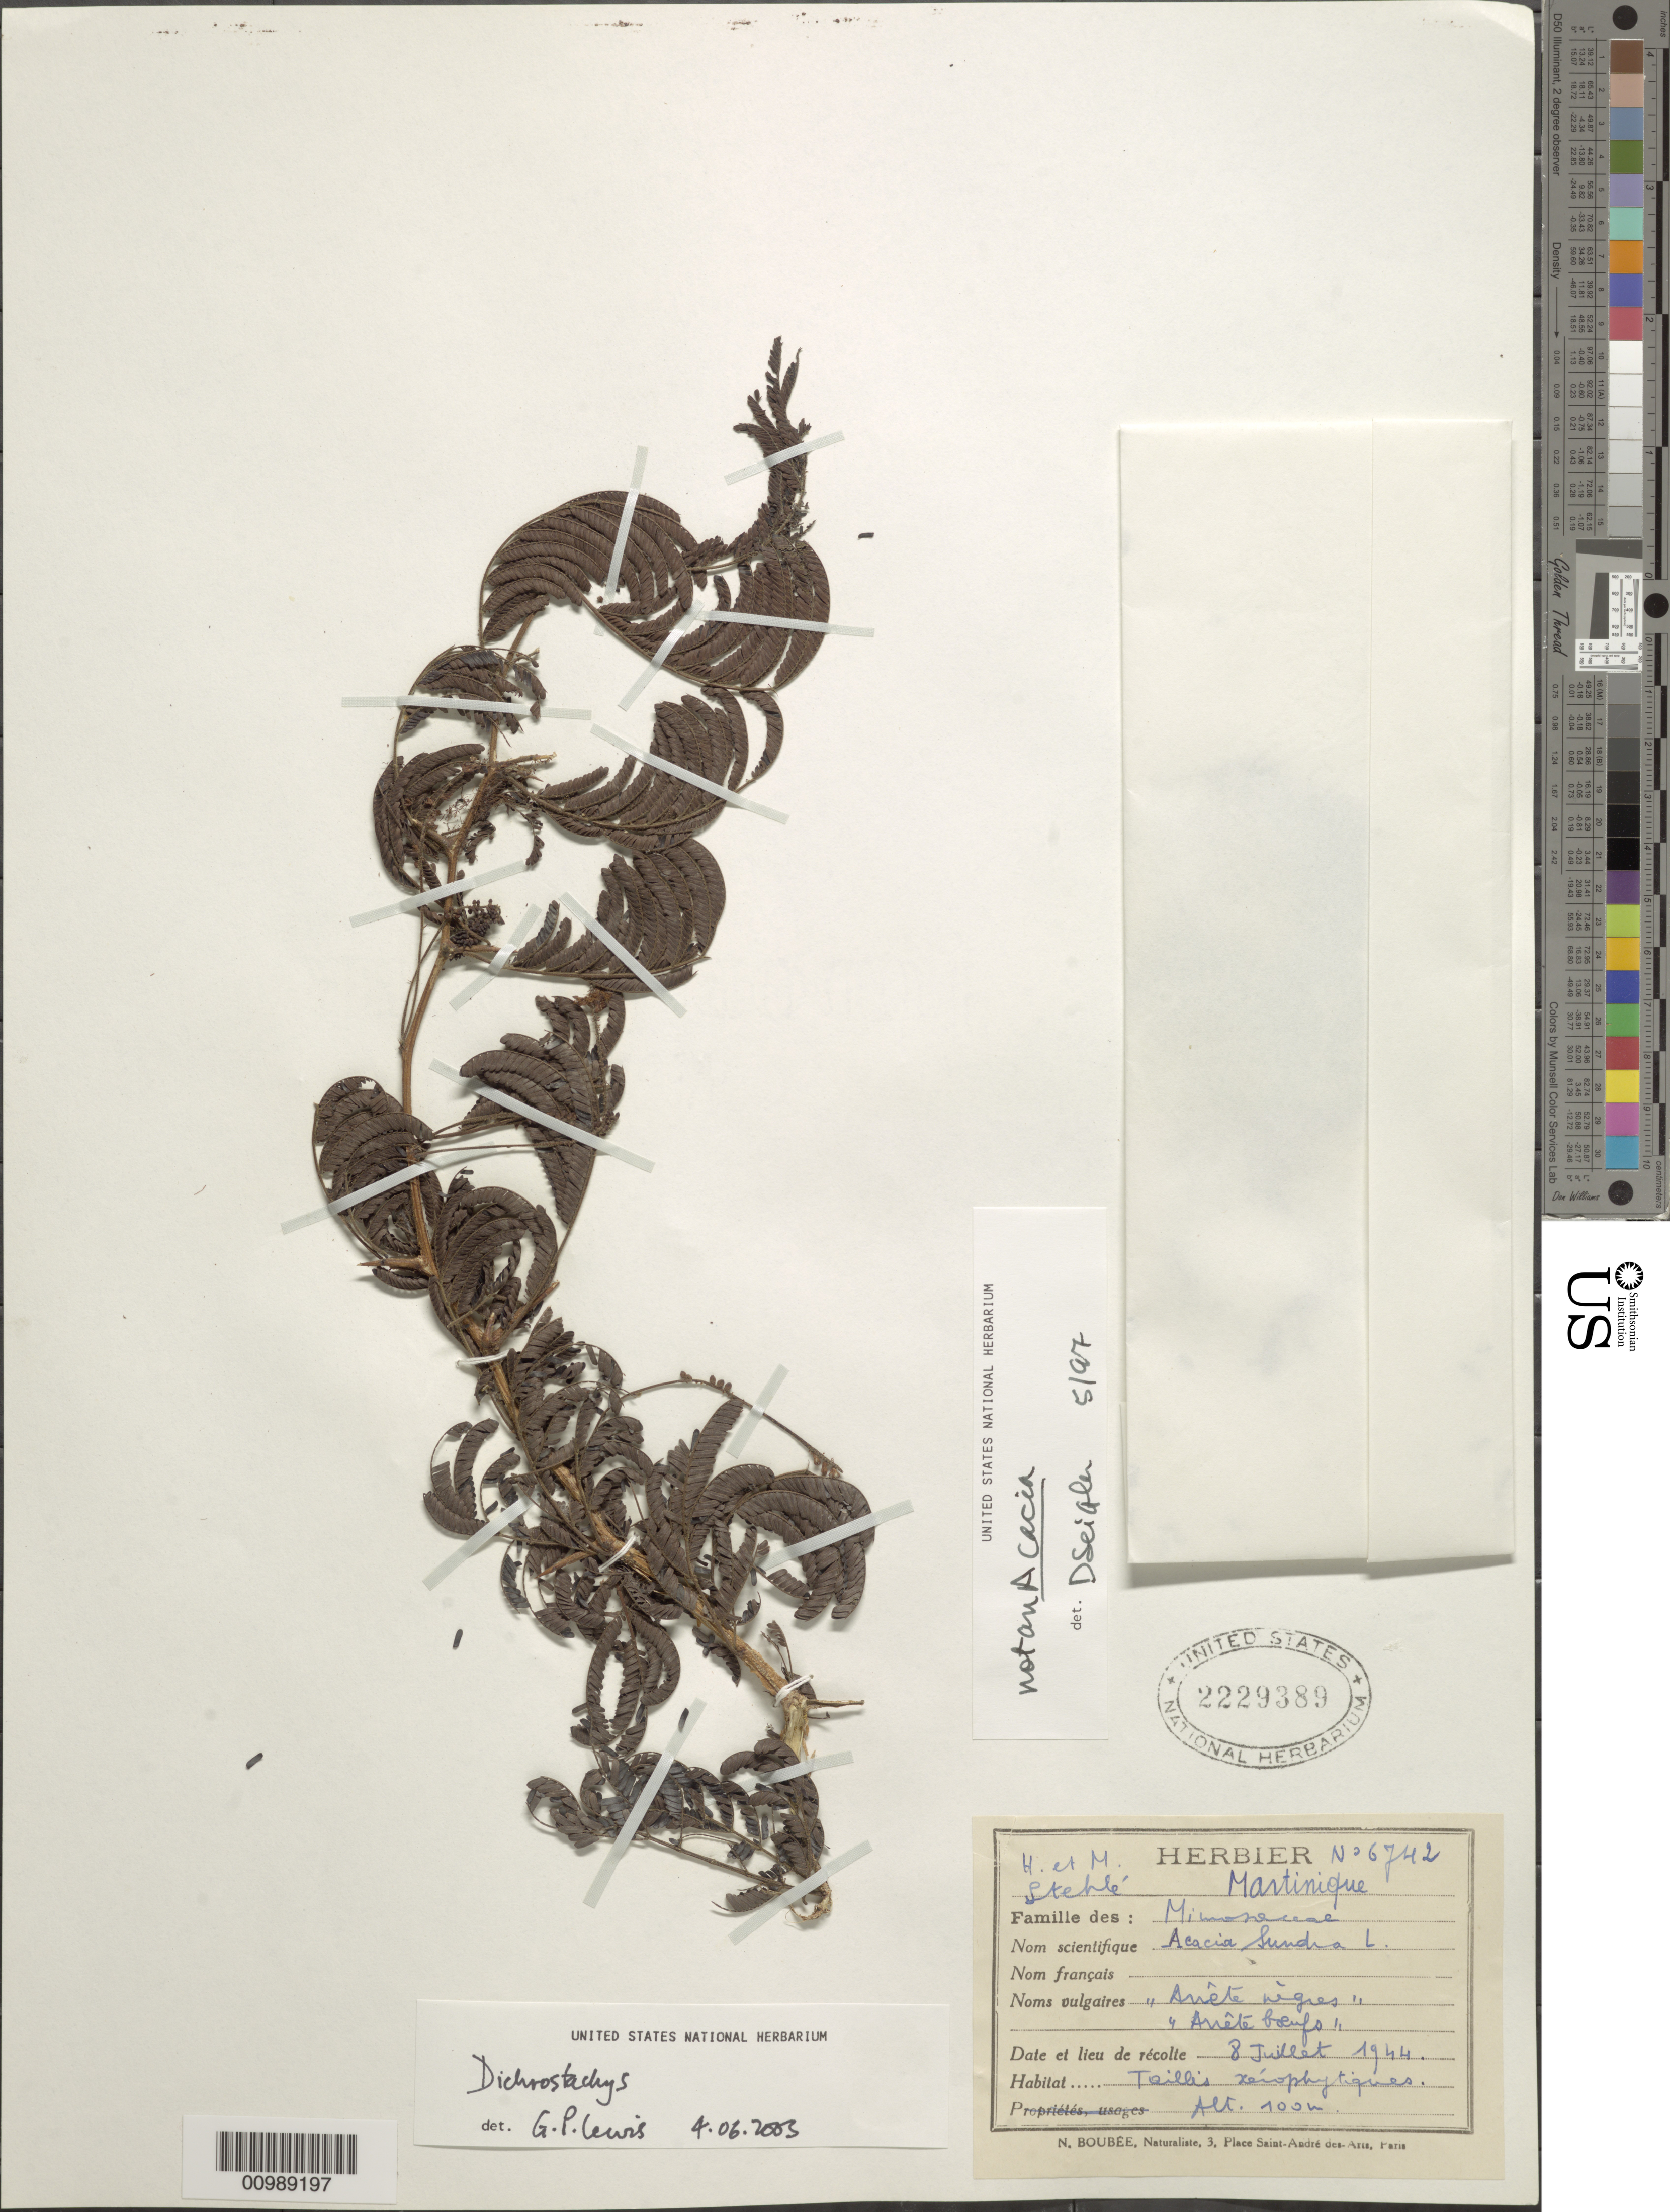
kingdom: Plantae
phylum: Tracheophyta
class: Magnoliopsida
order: Fabales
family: Fabaceae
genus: Dichrostachys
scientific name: Dichrostachys glomerata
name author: (Forssk.) Chiov.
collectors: H. Stehlé & M. Stehlé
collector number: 6742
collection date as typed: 08 Jul 1944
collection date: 1944-07-08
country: Martinique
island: Martinique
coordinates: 0 N, 0 E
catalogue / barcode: US 2229389